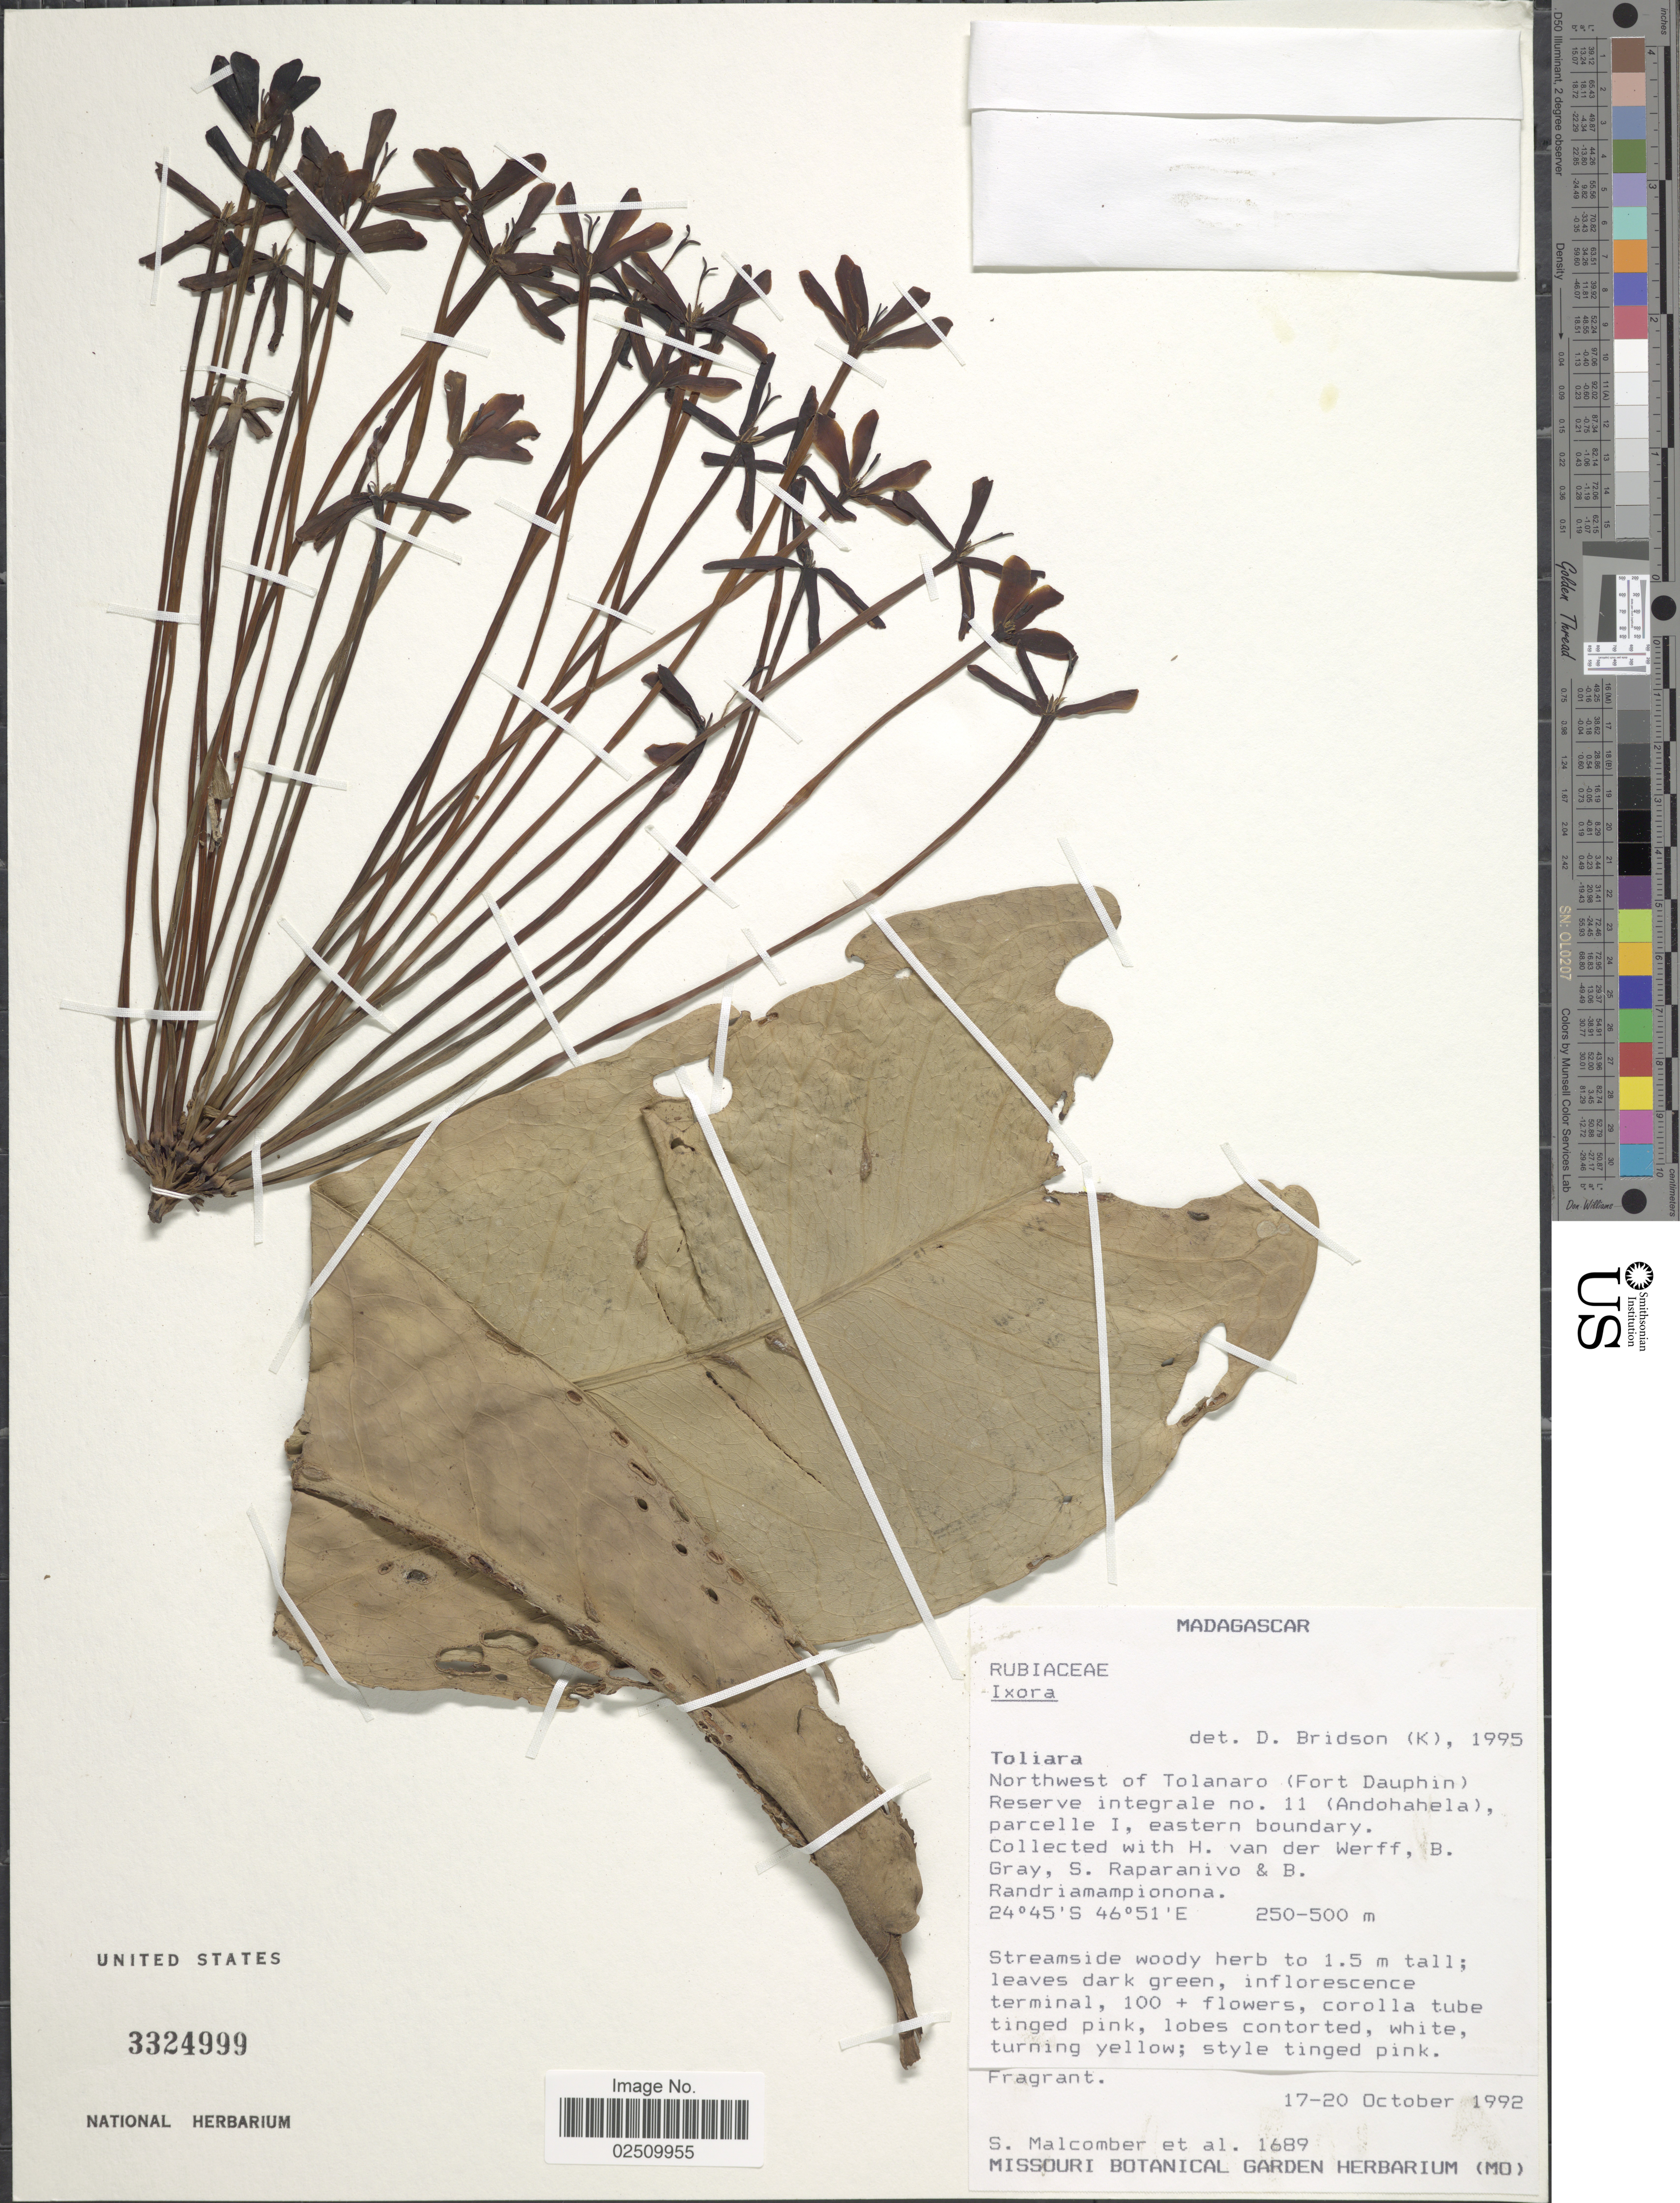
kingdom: Plantae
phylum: Tracheophyta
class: Magnoliopsida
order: Gentianales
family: Rubiaceae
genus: Ixora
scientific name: Ixora sp.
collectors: S. T. Malcomber & et al.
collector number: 1689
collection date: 1992-10-17/1992-10-20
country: Madagascar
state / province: Anosy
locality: Northwest of Tolanaro (Fort Dauphin) Reserve integrale no. 11 (Andohahela) parcelle I, eastern boundary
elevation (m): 250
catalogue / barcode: US 3324999